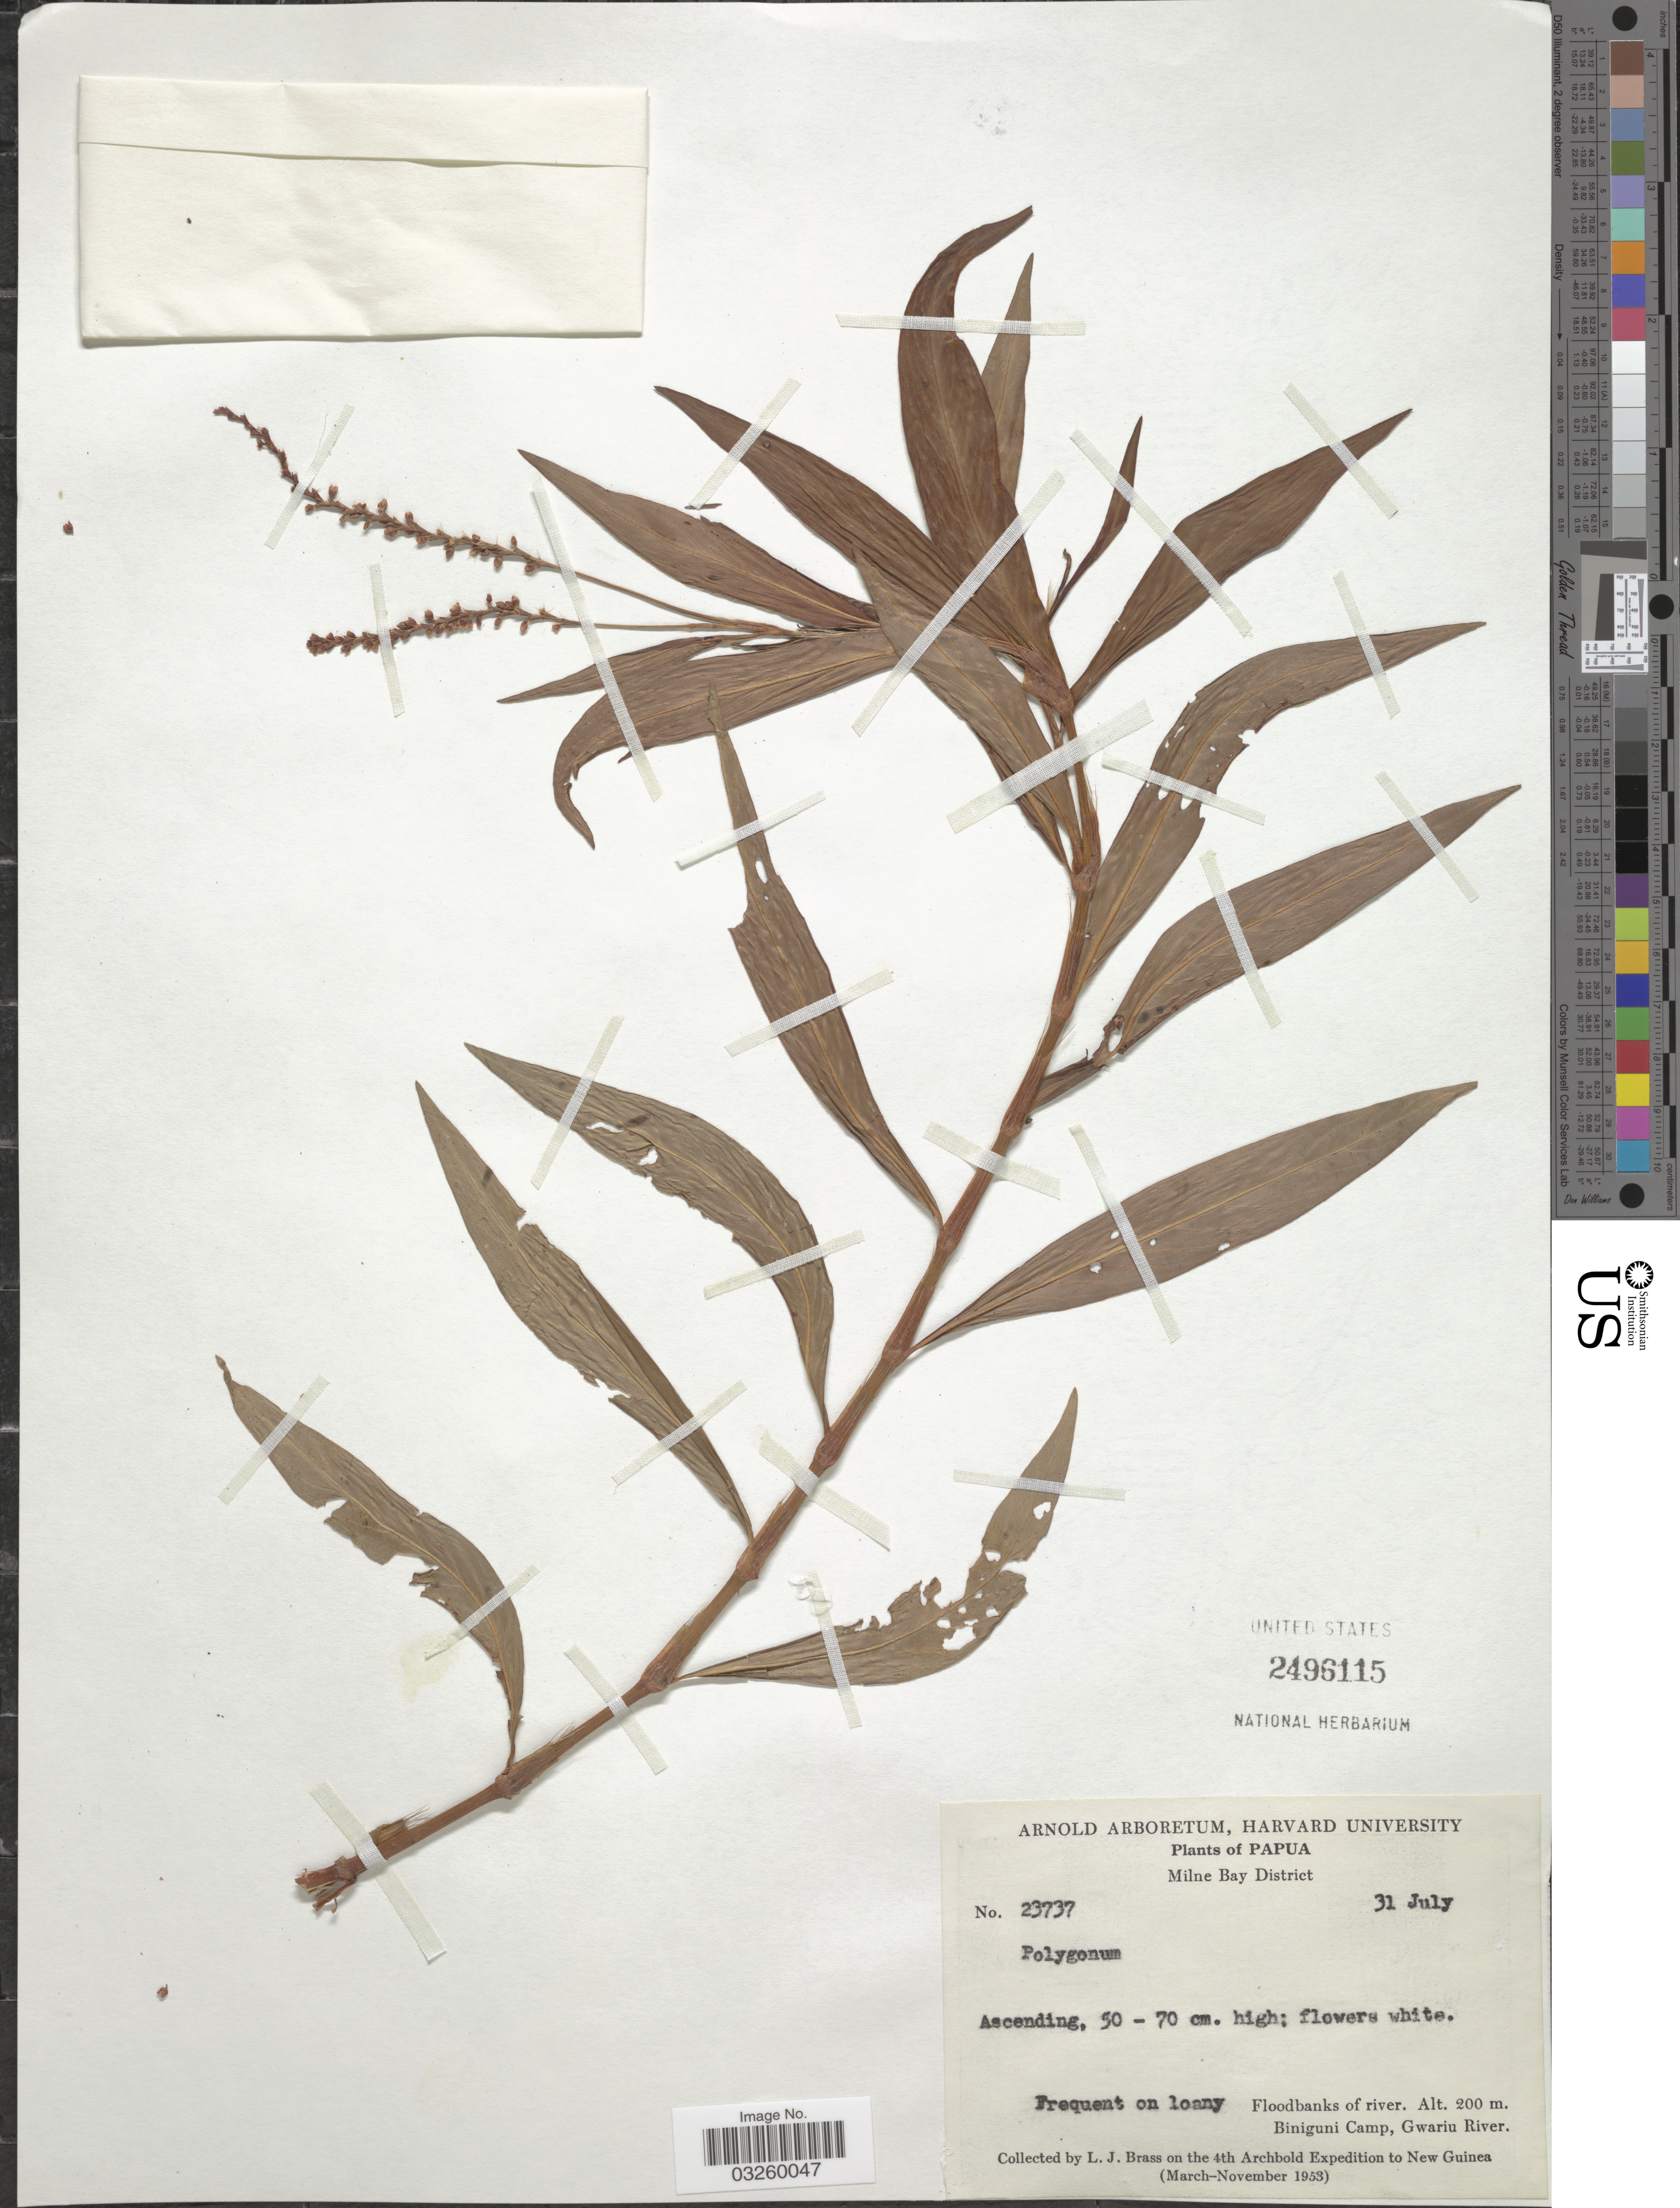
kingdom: Plantae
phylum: Tracheophyta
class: Magnoliopsida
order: Caryophyllales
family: Polygonaceae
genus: Persicaria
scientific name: Persicaria sp.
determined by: Wagner, W. L., (BOT), Smithsonian Institution - National Museum of Natural History (UNITED STATES)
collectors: L. J. Brass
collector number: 23737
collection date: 1953-07-31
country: Papua New Guinea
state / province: Milne Bay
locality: Milne Bay District. Biniguni Camp, Gwariu River. New Guinea.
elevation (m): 200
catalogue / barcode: US 2496115